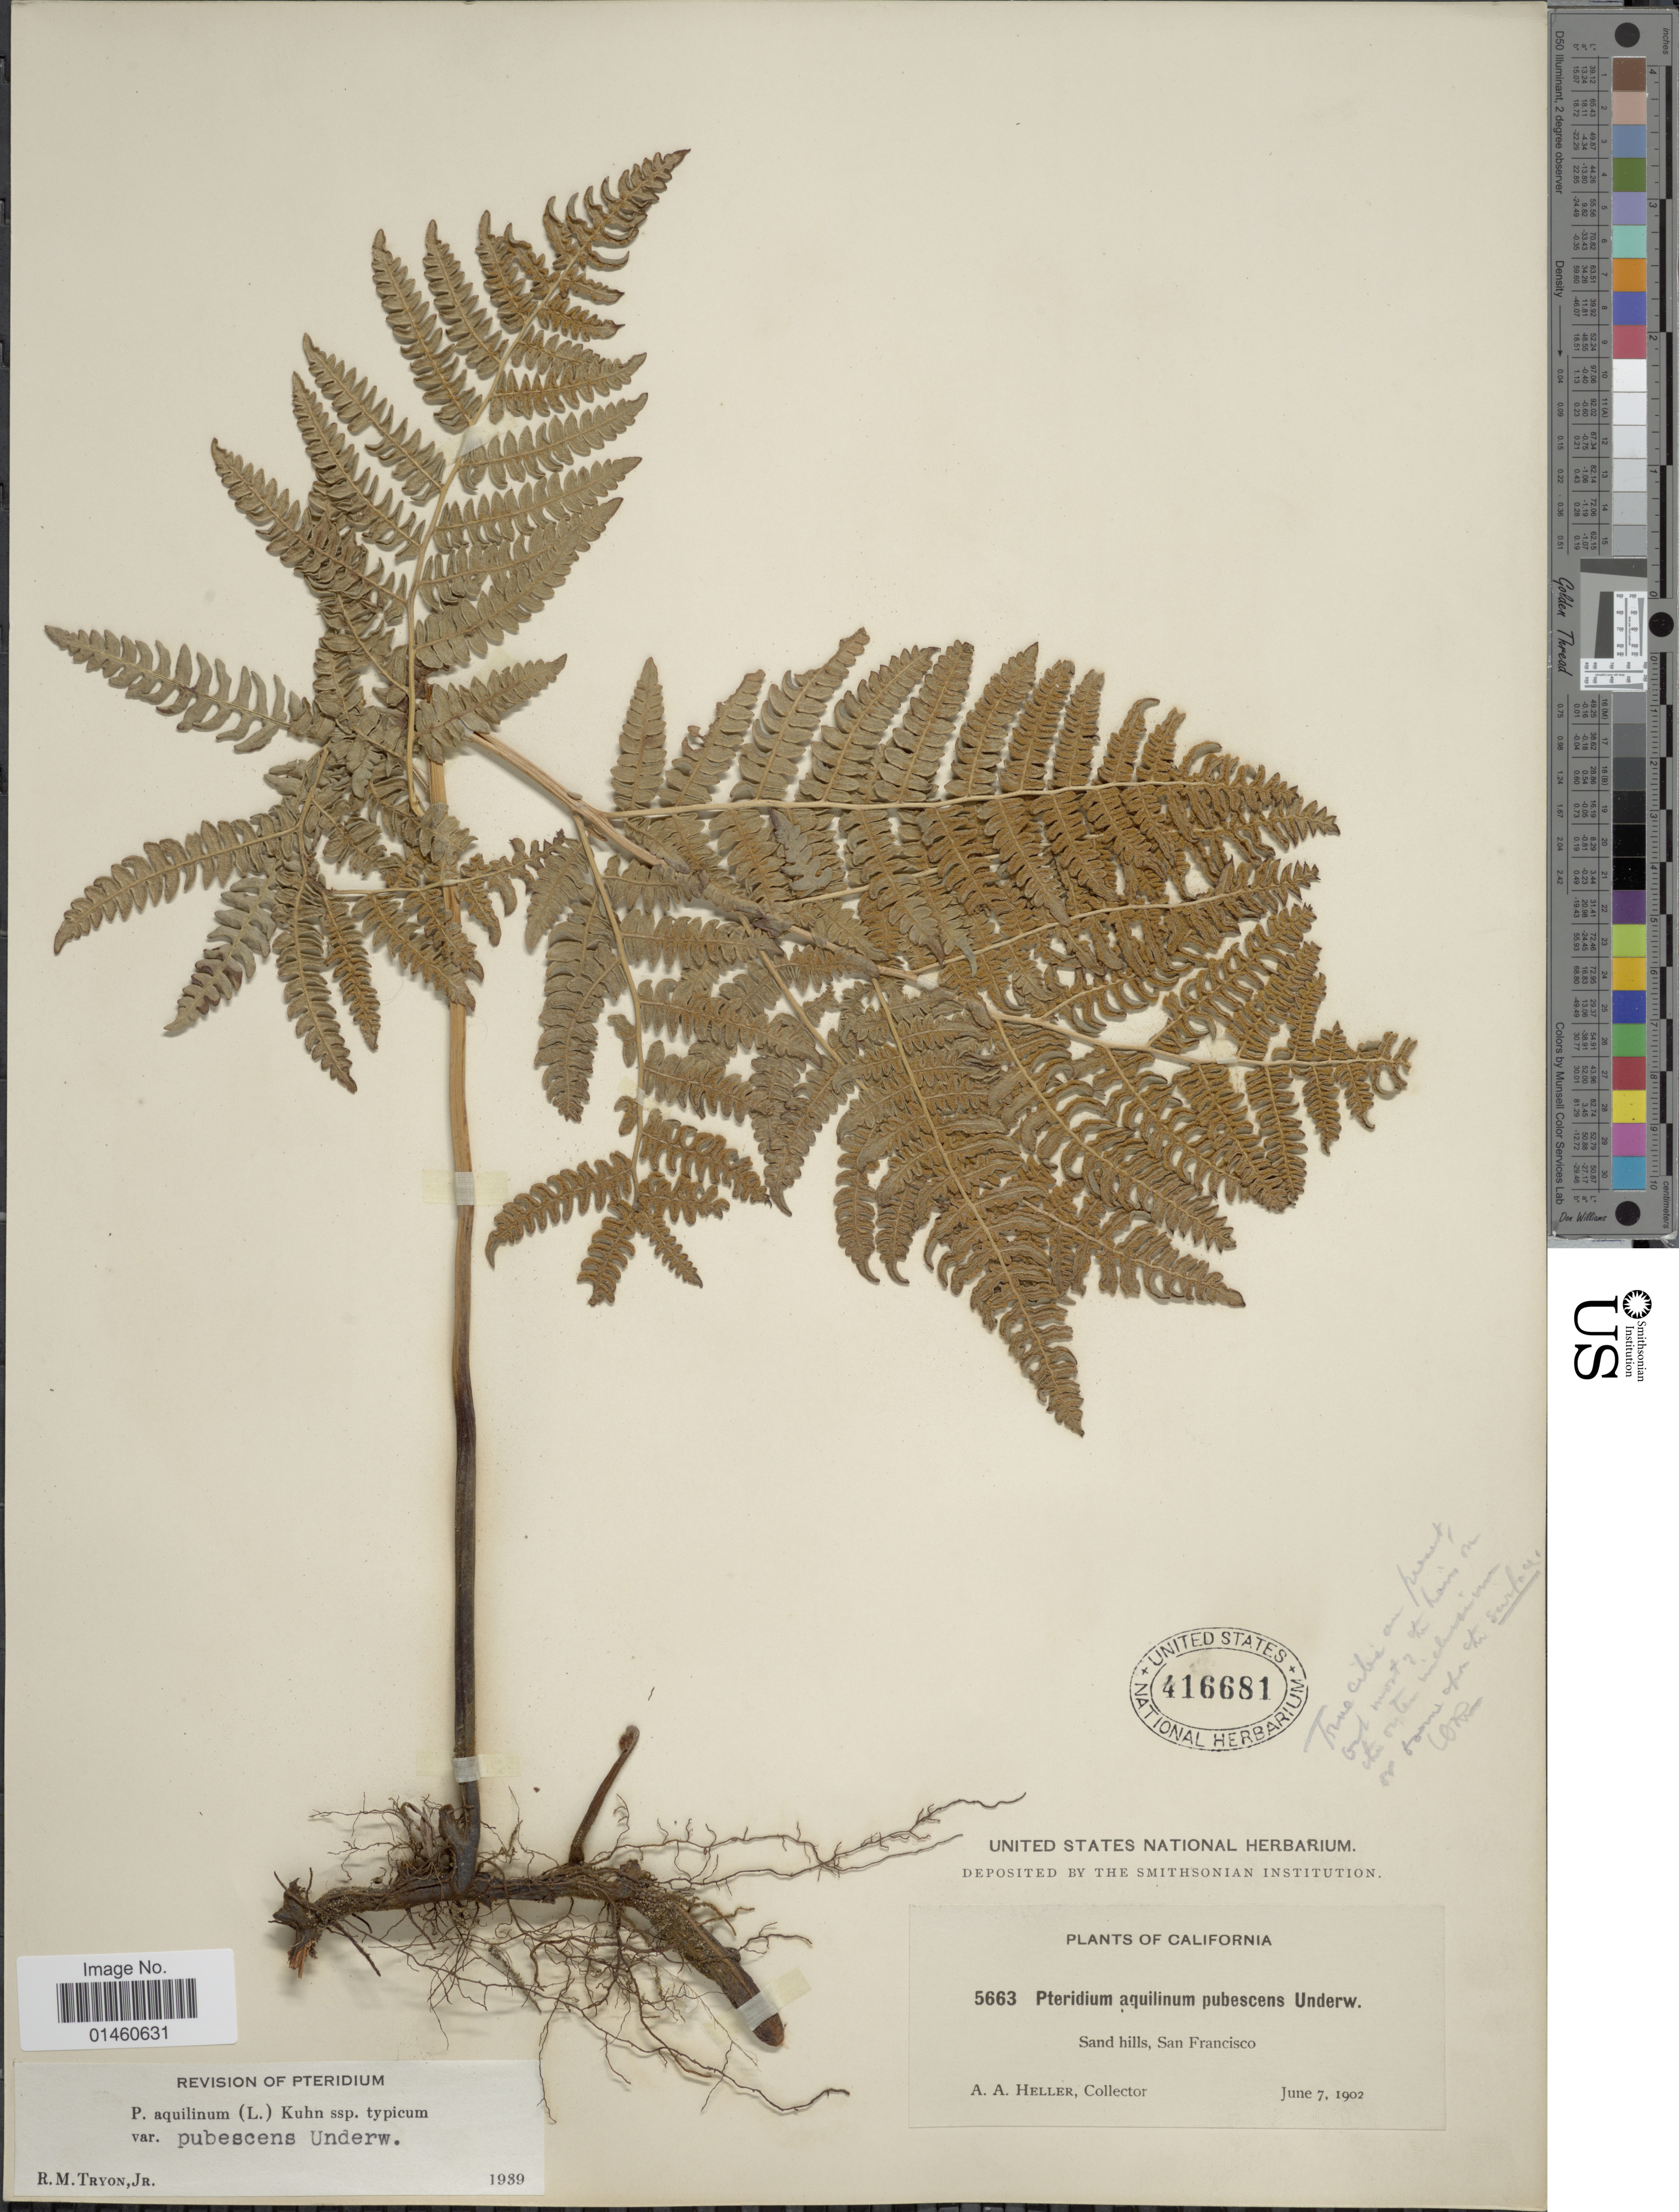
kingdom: Plantae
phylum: Tracheophyta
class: Polypodiopsida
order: Polypodiales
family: Dennstaedtiaceae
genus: Pteridium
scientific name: Pteridium pubescens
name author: (Underw.) Christenh.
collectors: A. A. Heller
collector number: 5663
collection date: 1902-06-07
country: United States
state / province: California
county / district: San Francisco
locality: Sand hills, San Francisco.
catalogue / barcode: US 416681